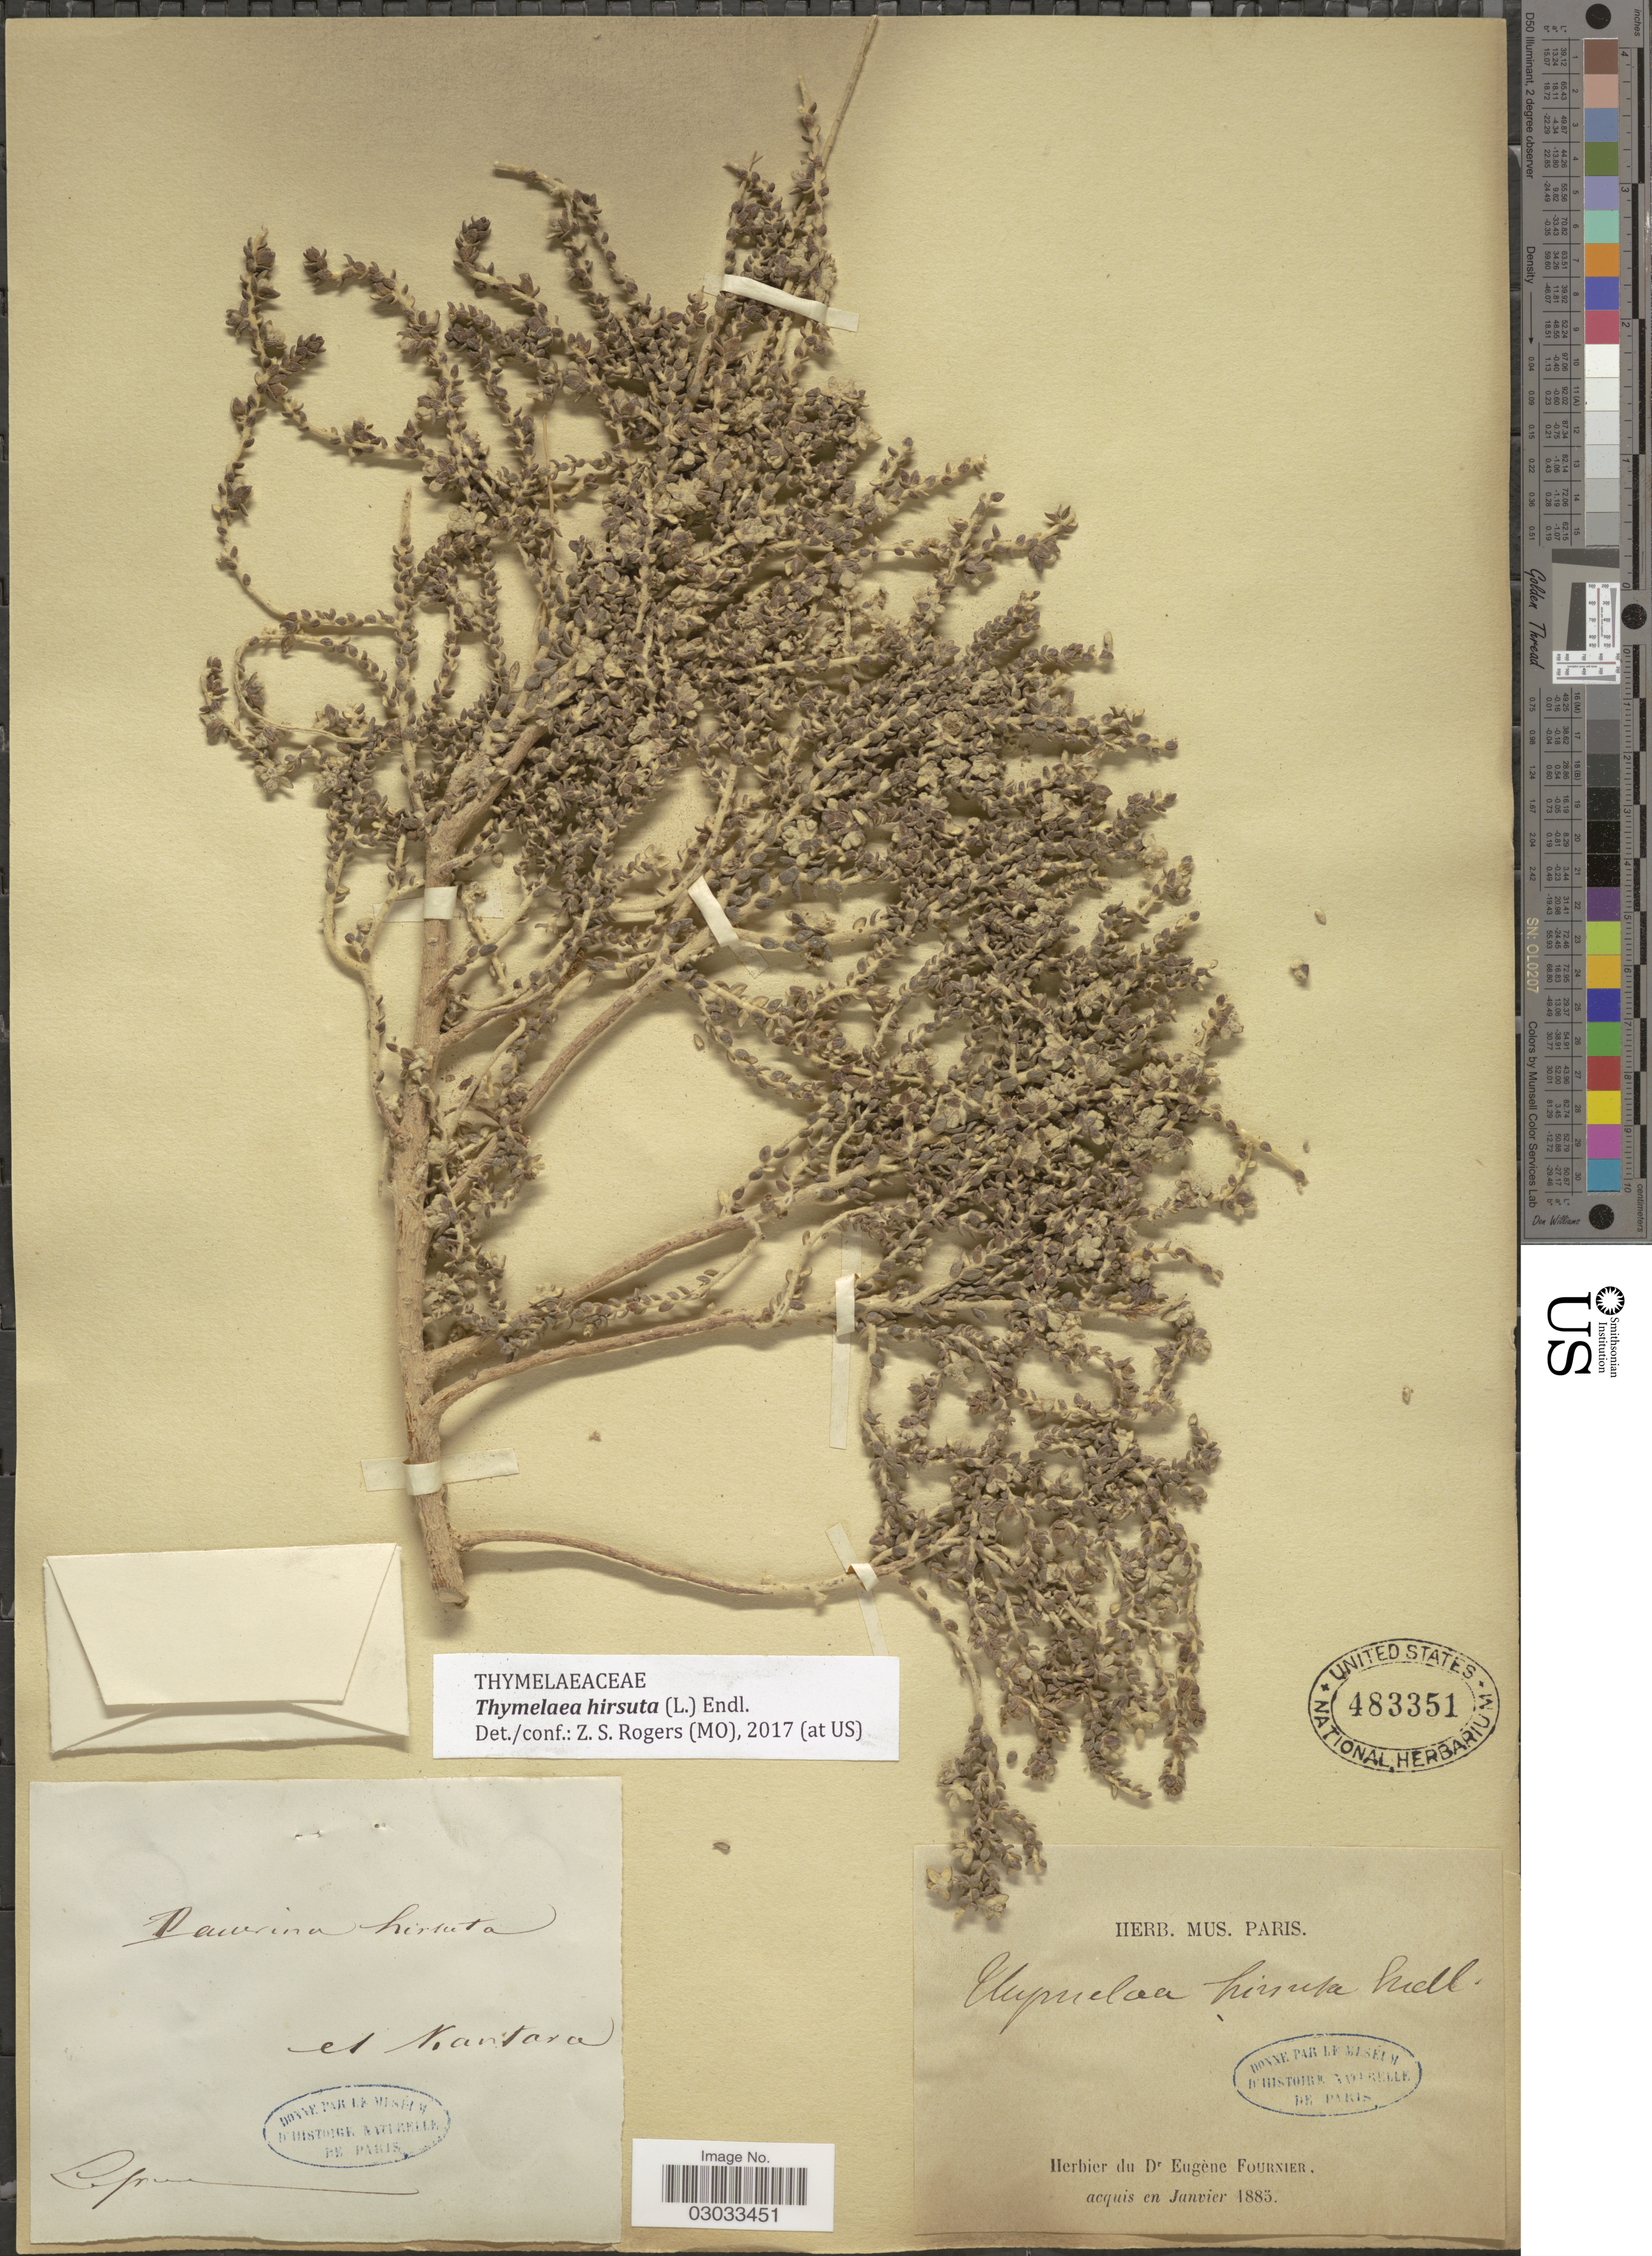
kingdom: Plantae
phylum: Tracheophyta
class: Magnoliopsida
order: Malvales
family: Thymelaeaceae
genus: Thymelaea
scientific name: Thymelaea hirsuta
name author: (L.) Endl.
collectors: F. M. R. Leprieur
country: Algeria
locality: El Kantara.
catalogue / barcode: US 483351